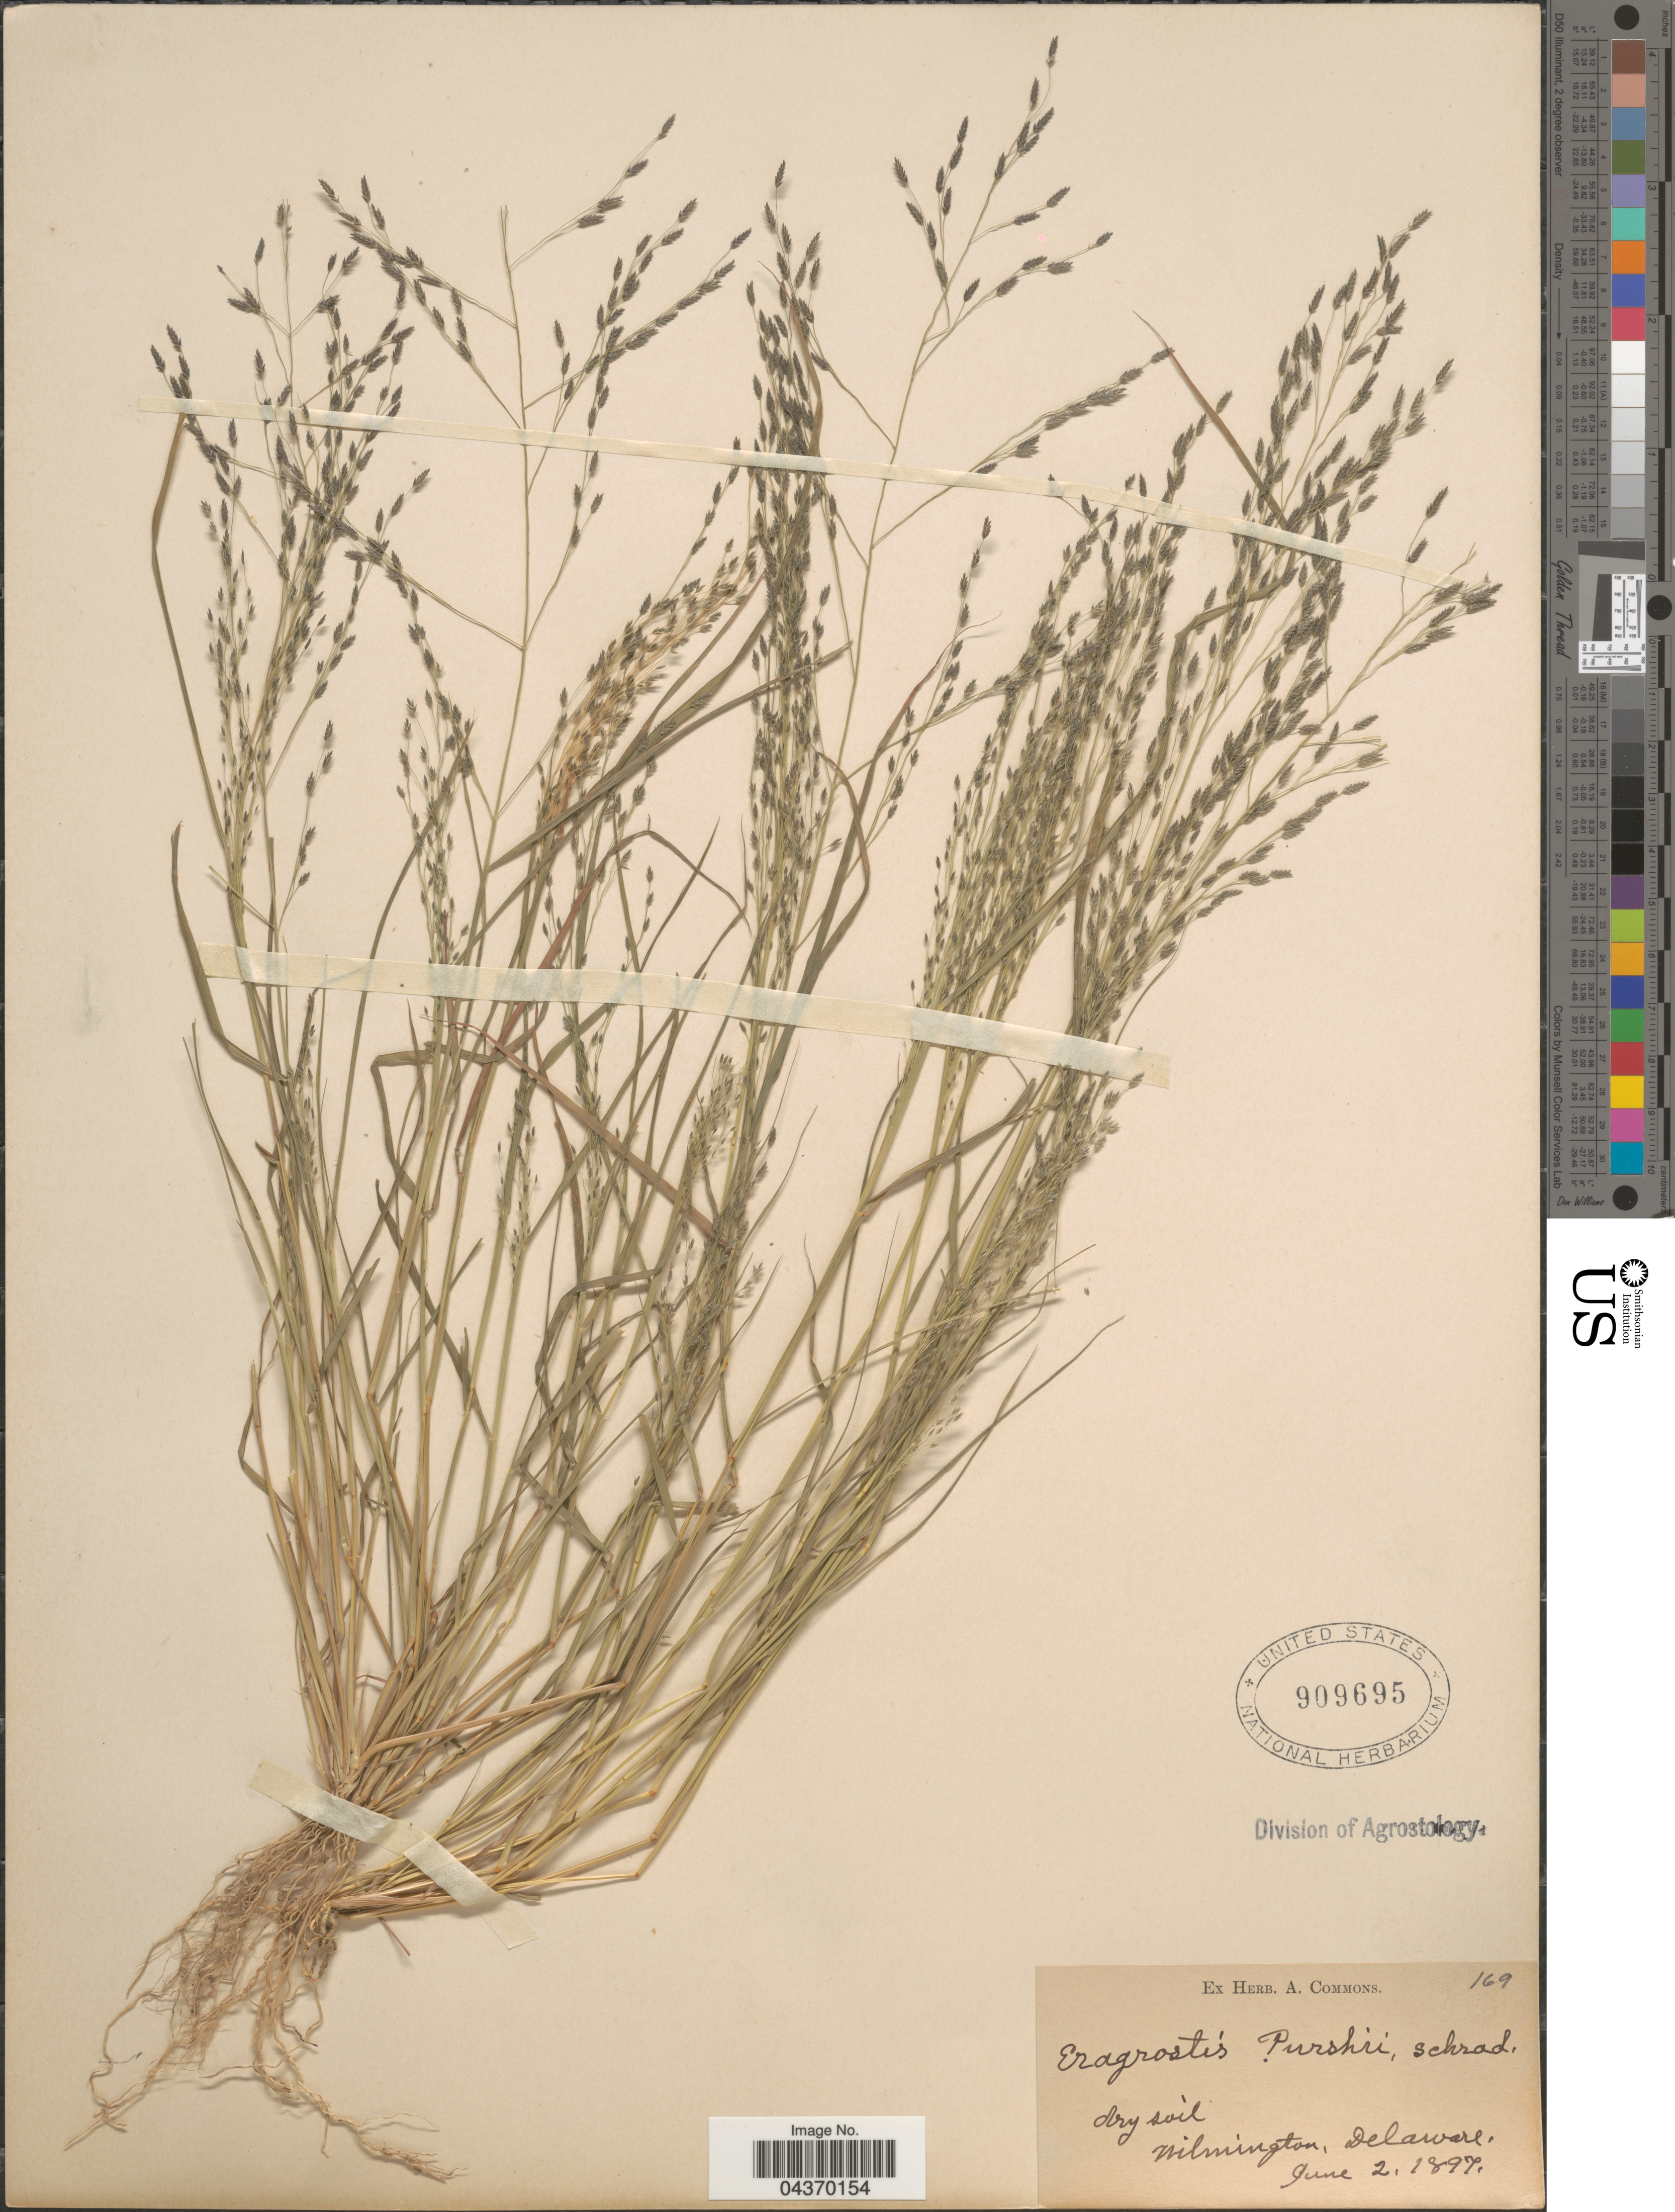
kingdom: Plantae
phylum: Tracheophyta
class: Liliopsida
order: Poales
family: Poaceae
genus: Eragrostis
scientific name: Eragrostis pectinacea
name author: (Michx.) Nees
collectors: ex herb. A. Commons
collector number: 169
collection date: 1897-06-02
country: United States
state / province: Delaware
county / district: New Castle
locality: Wilmington.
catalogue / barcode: US 909695